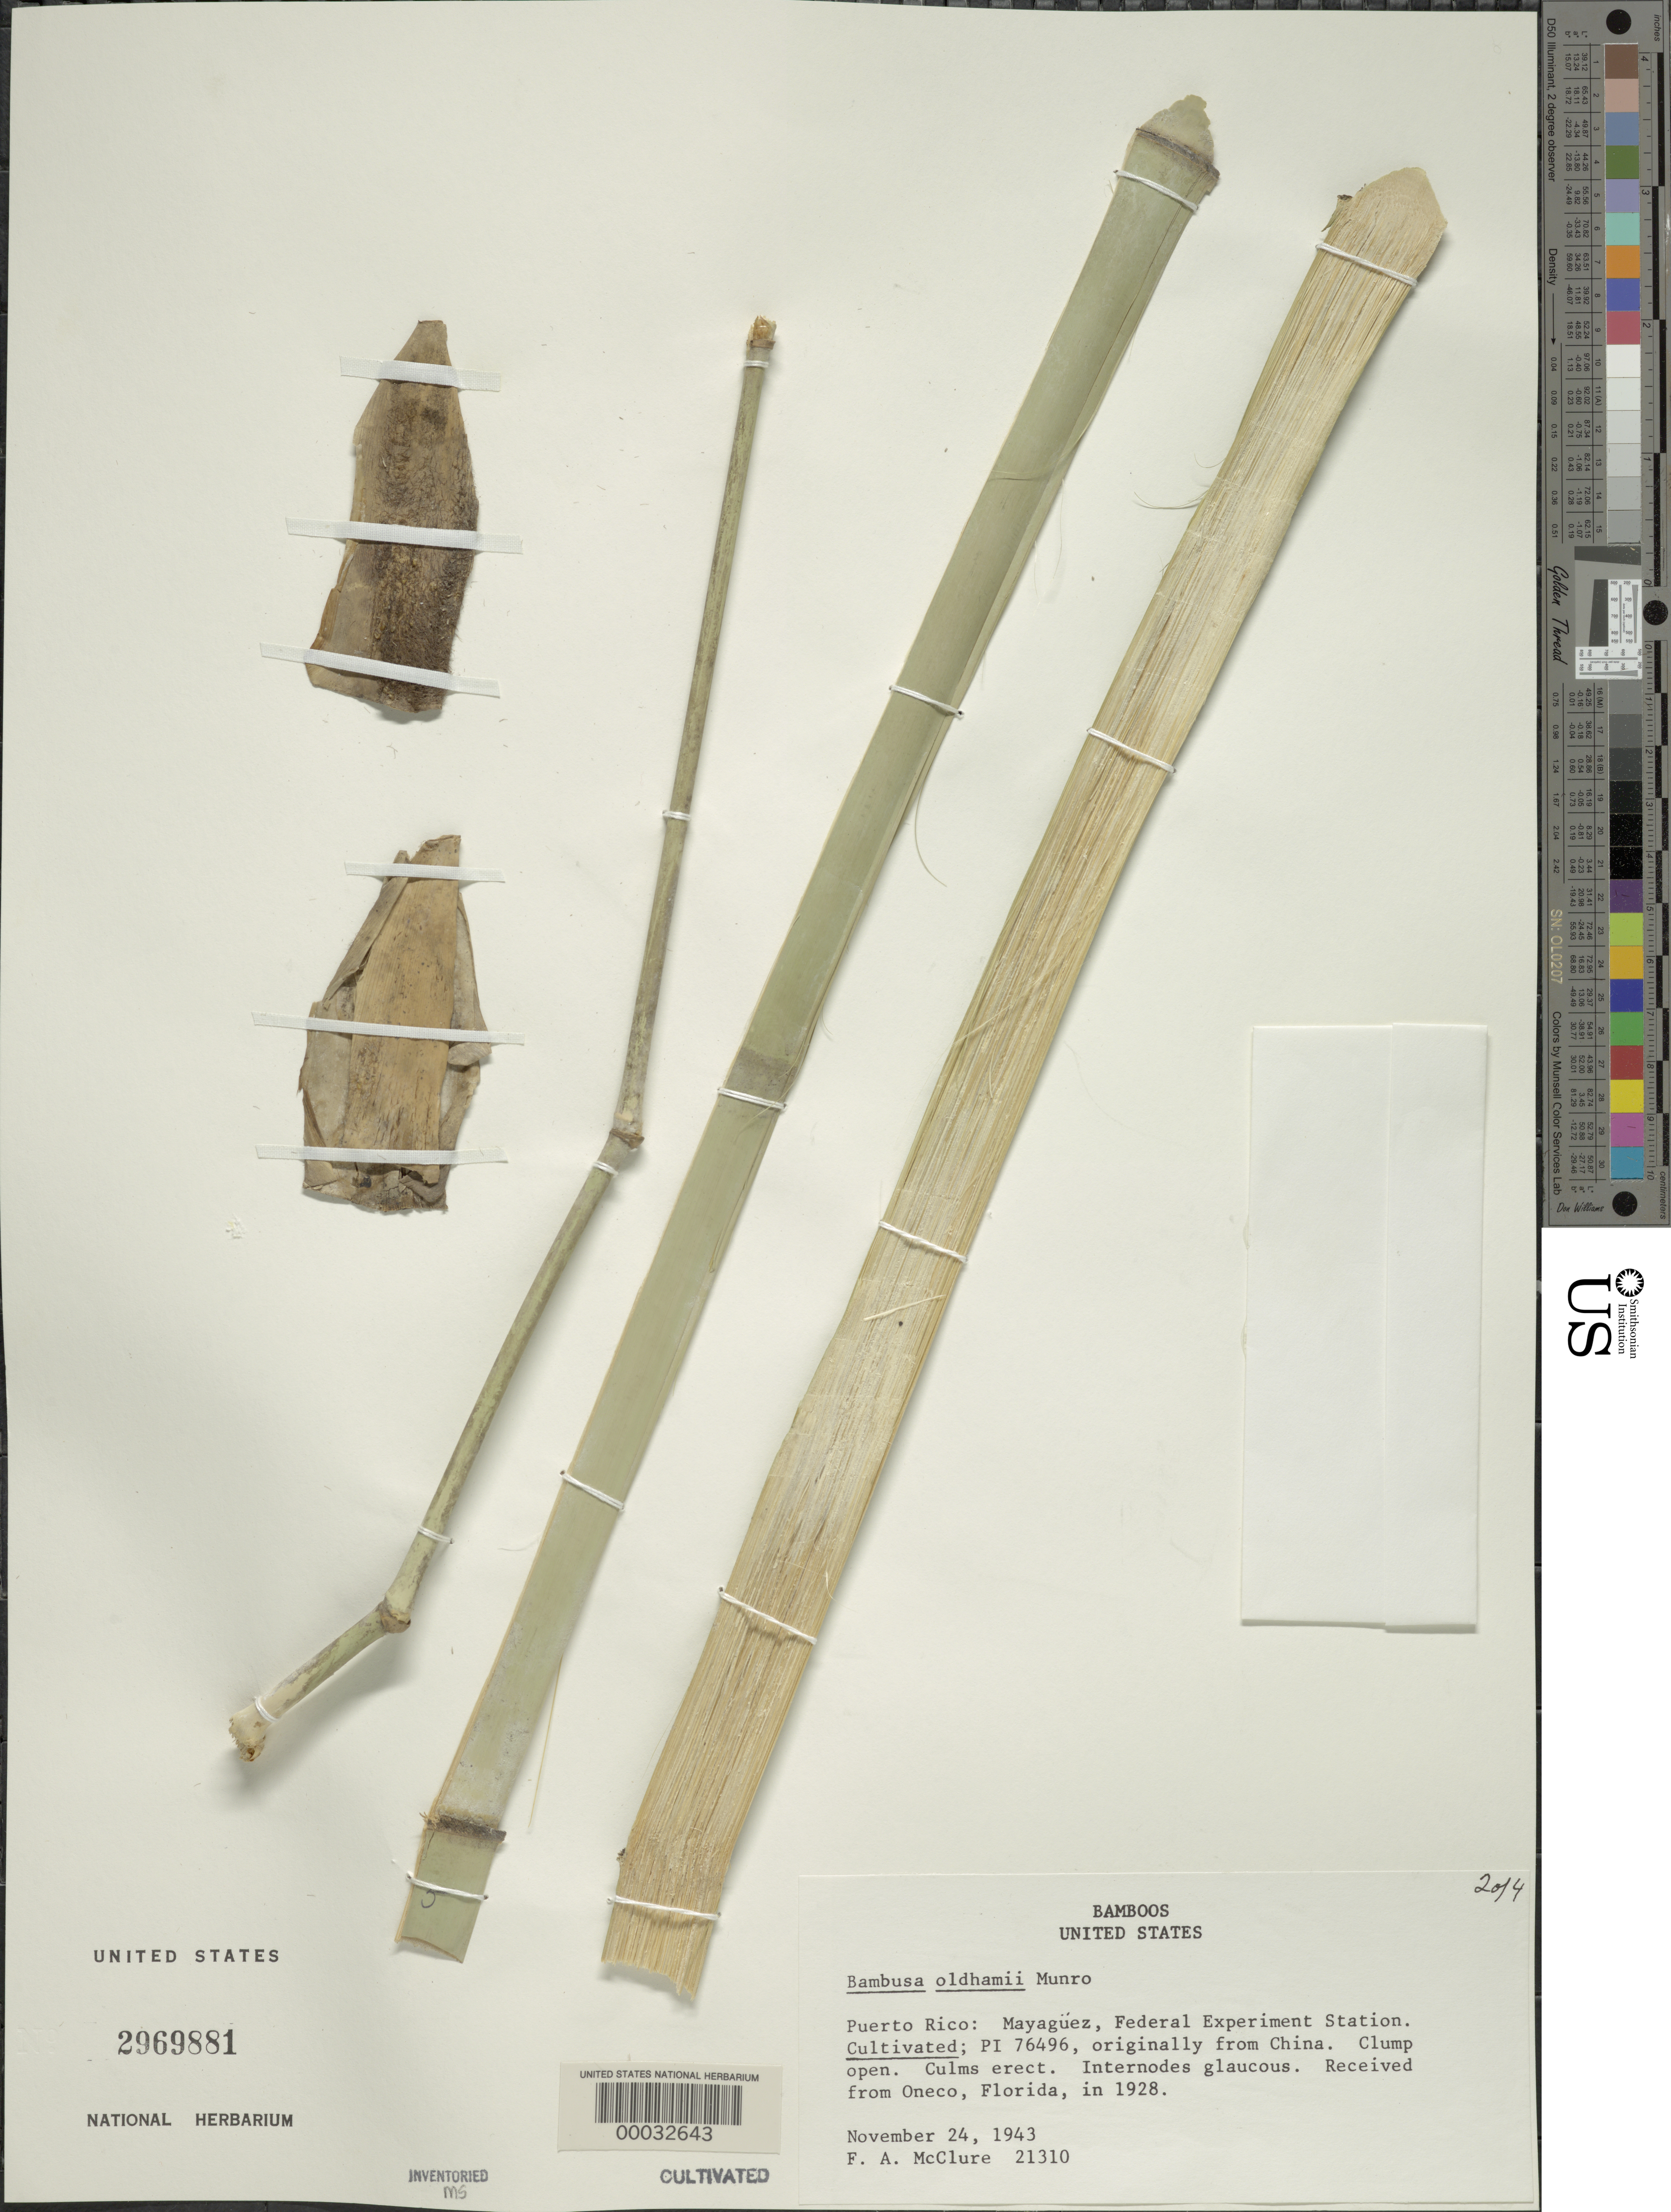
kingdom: Plantae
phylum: Tracheophyta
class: Liliopsida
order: Poales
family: Poaceae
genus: Bambusa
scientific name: Bambusa oldhamii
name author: Munro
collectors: F. A. McClure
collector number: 21310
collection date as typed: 24 Nov 1943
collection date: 1943-11-24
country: Puerto Rico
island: Greater Antilles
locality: Federal experimental station mayaquez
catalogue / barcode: US 2969881